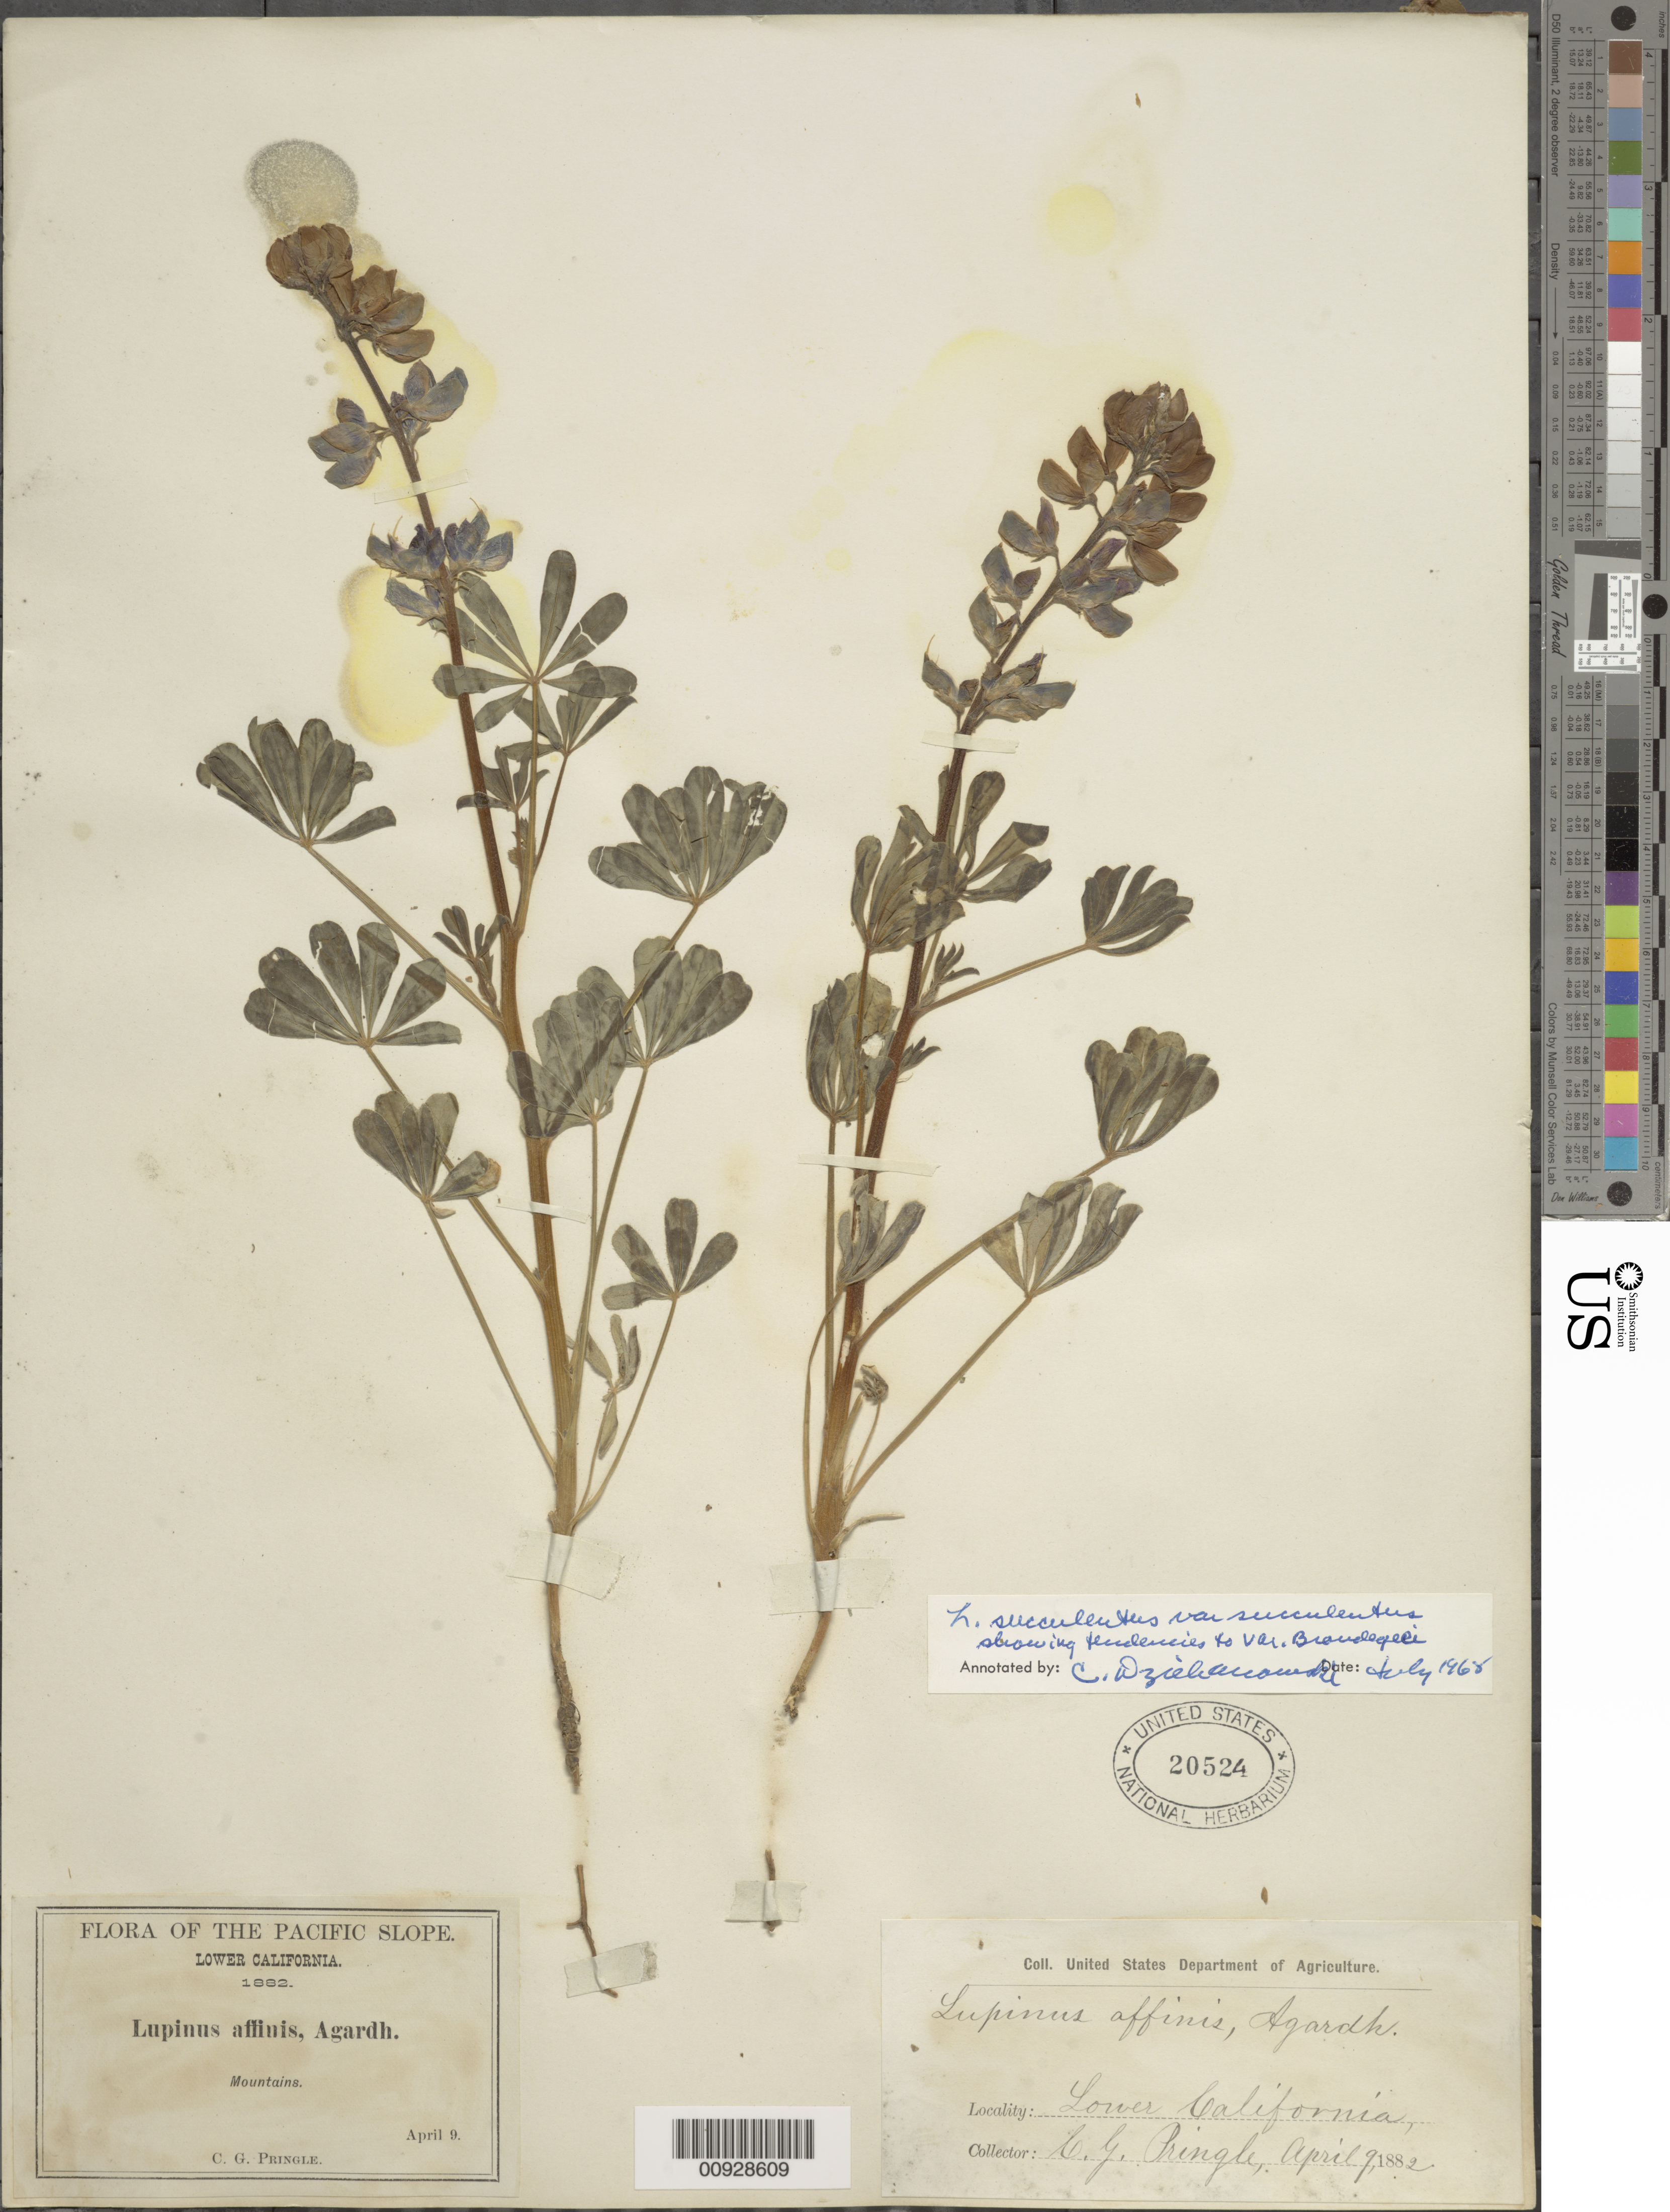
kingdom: Plantae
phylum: Tracheophyta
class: Magnoliopsida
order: Fabales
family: Fabaceae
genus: Lupinus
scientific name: Lupinus succulentus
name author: Douglas ex K. Koch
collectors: C. G. Pringle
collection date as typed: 09 Apr 1882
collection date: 1882-04-09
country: Mexico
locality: Lower California.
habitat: Mountains.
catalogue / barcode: US 20524